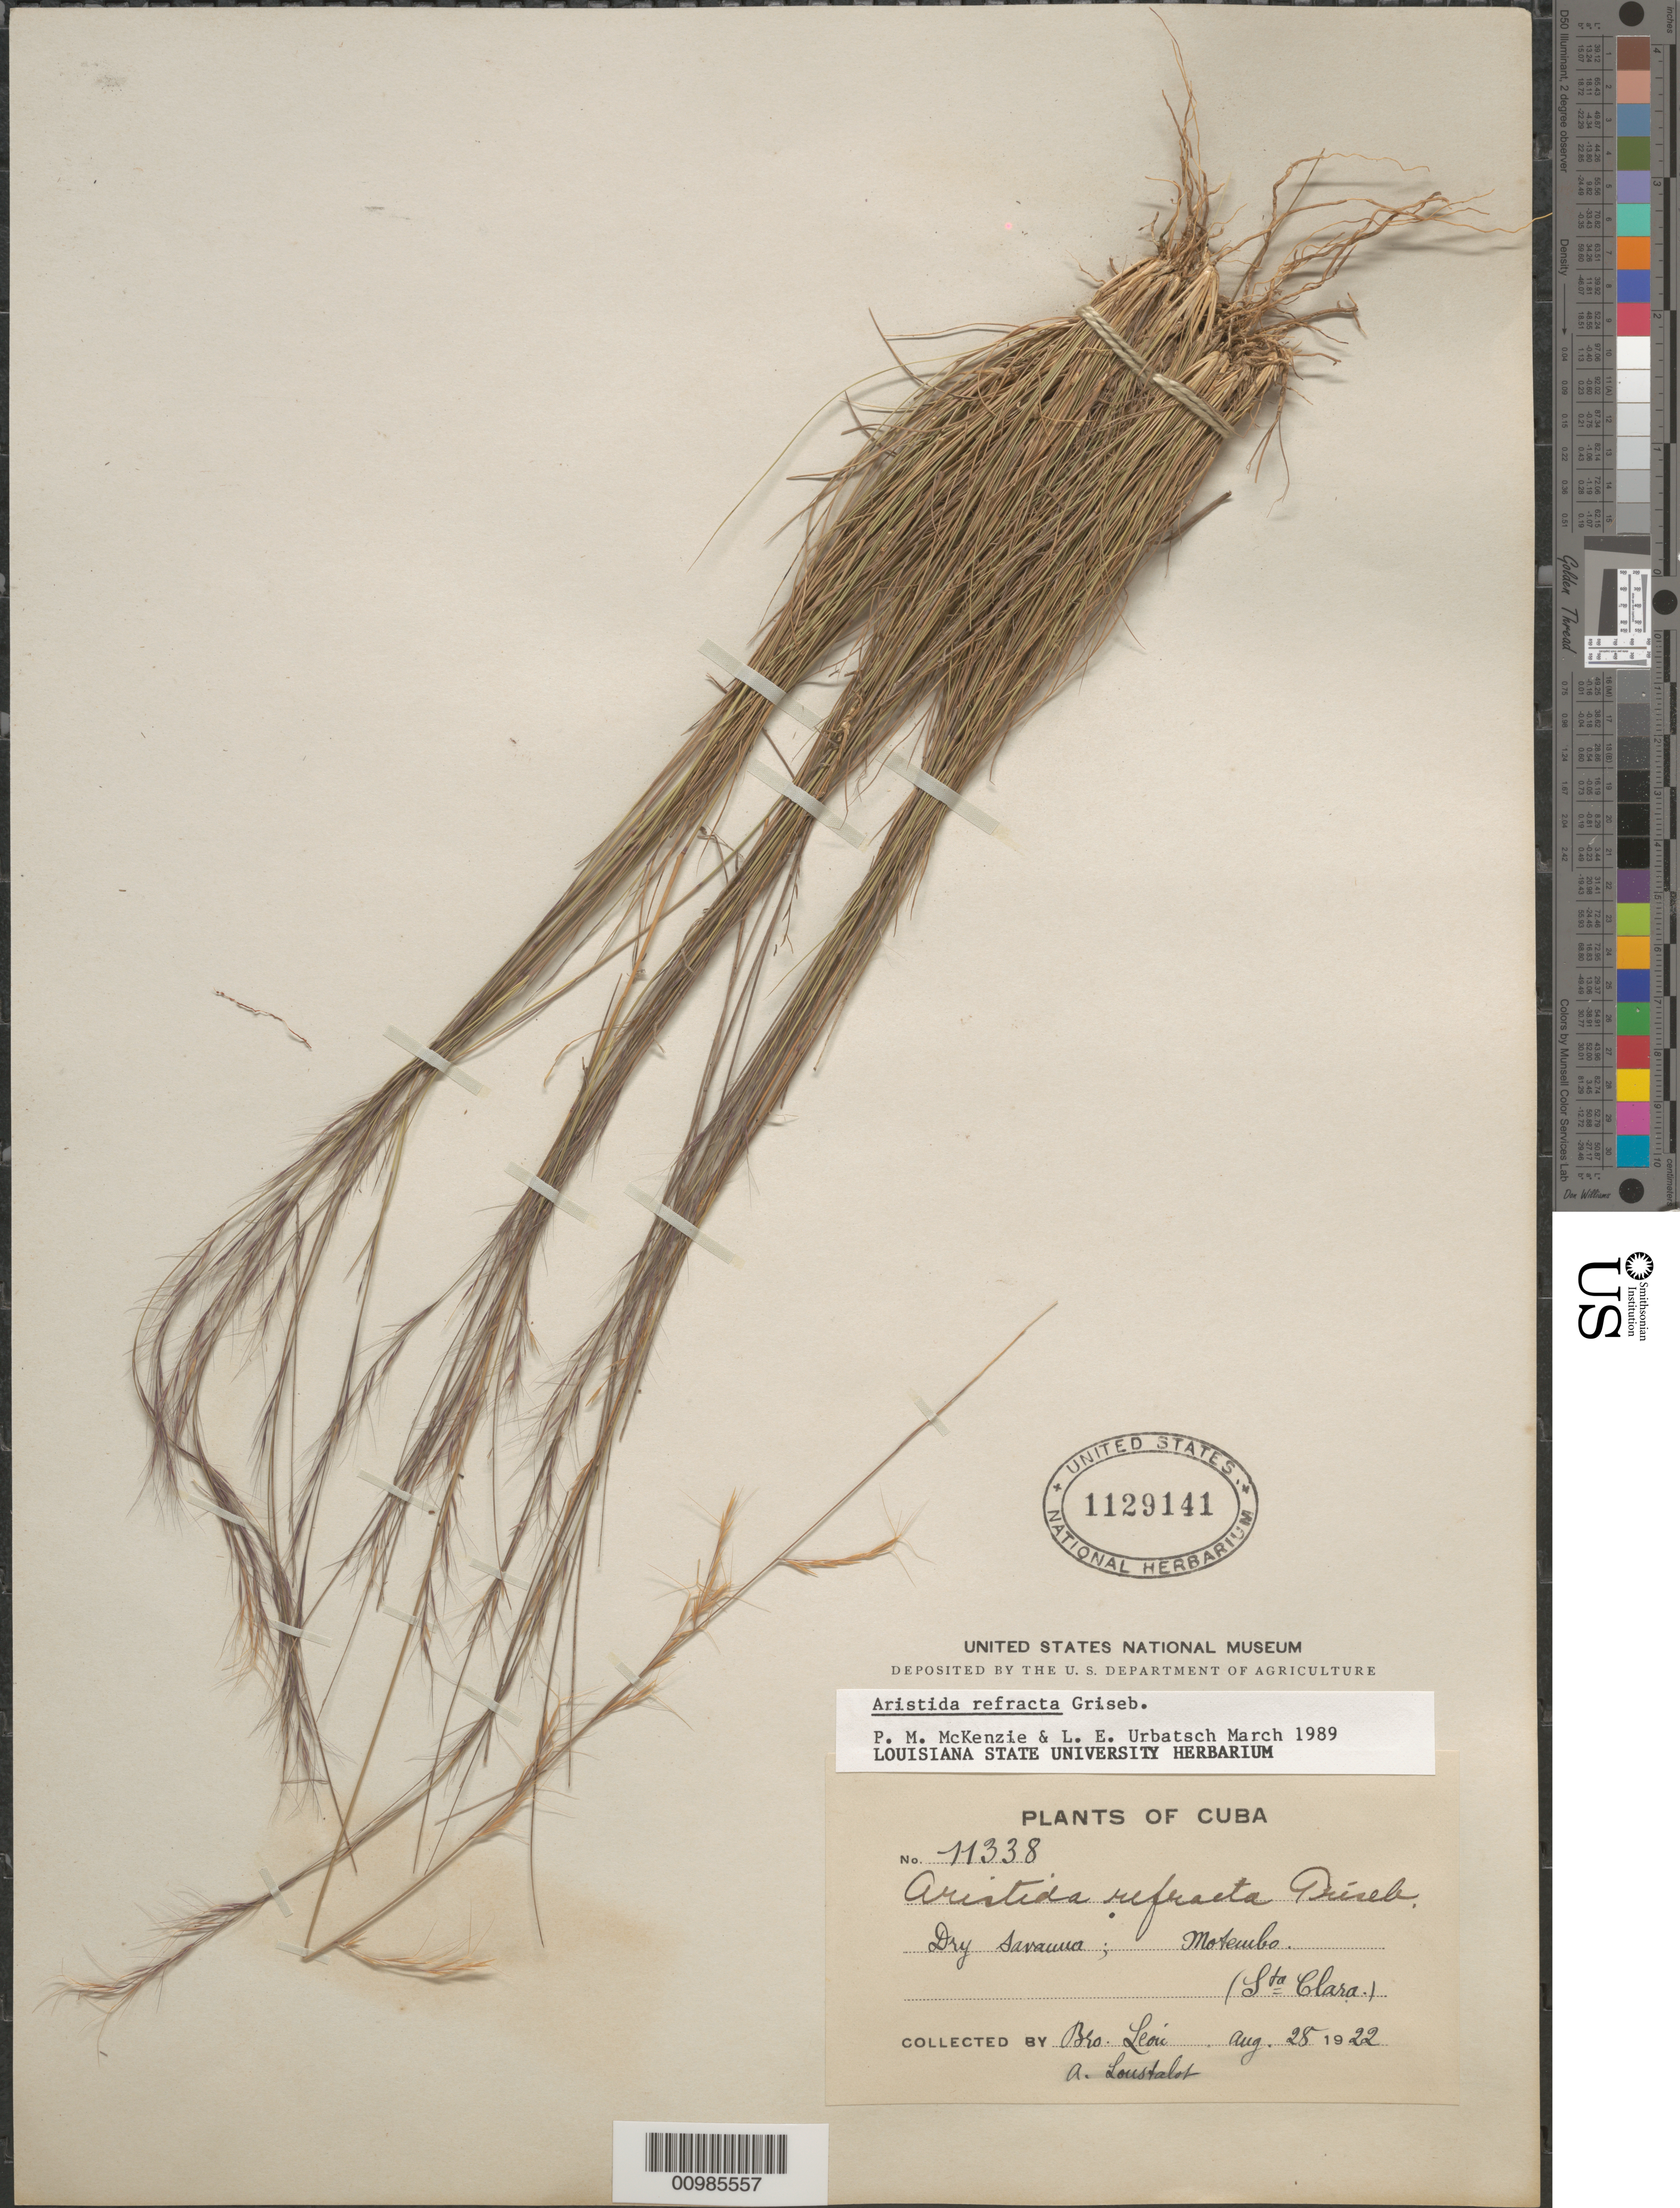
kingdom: Plantae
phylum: Tracheophyta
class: Liliopsida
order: Poales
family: Poaceae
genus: Aristida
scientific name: Aristida refracta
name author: Griseb.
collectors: Bro. León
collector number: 11338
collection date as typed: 28 Aug 1922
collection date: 1922-08-28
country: Cuba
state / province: Villa Clara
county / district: Santa Clara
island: Cuba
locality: Motembo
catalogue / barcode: US 1129141